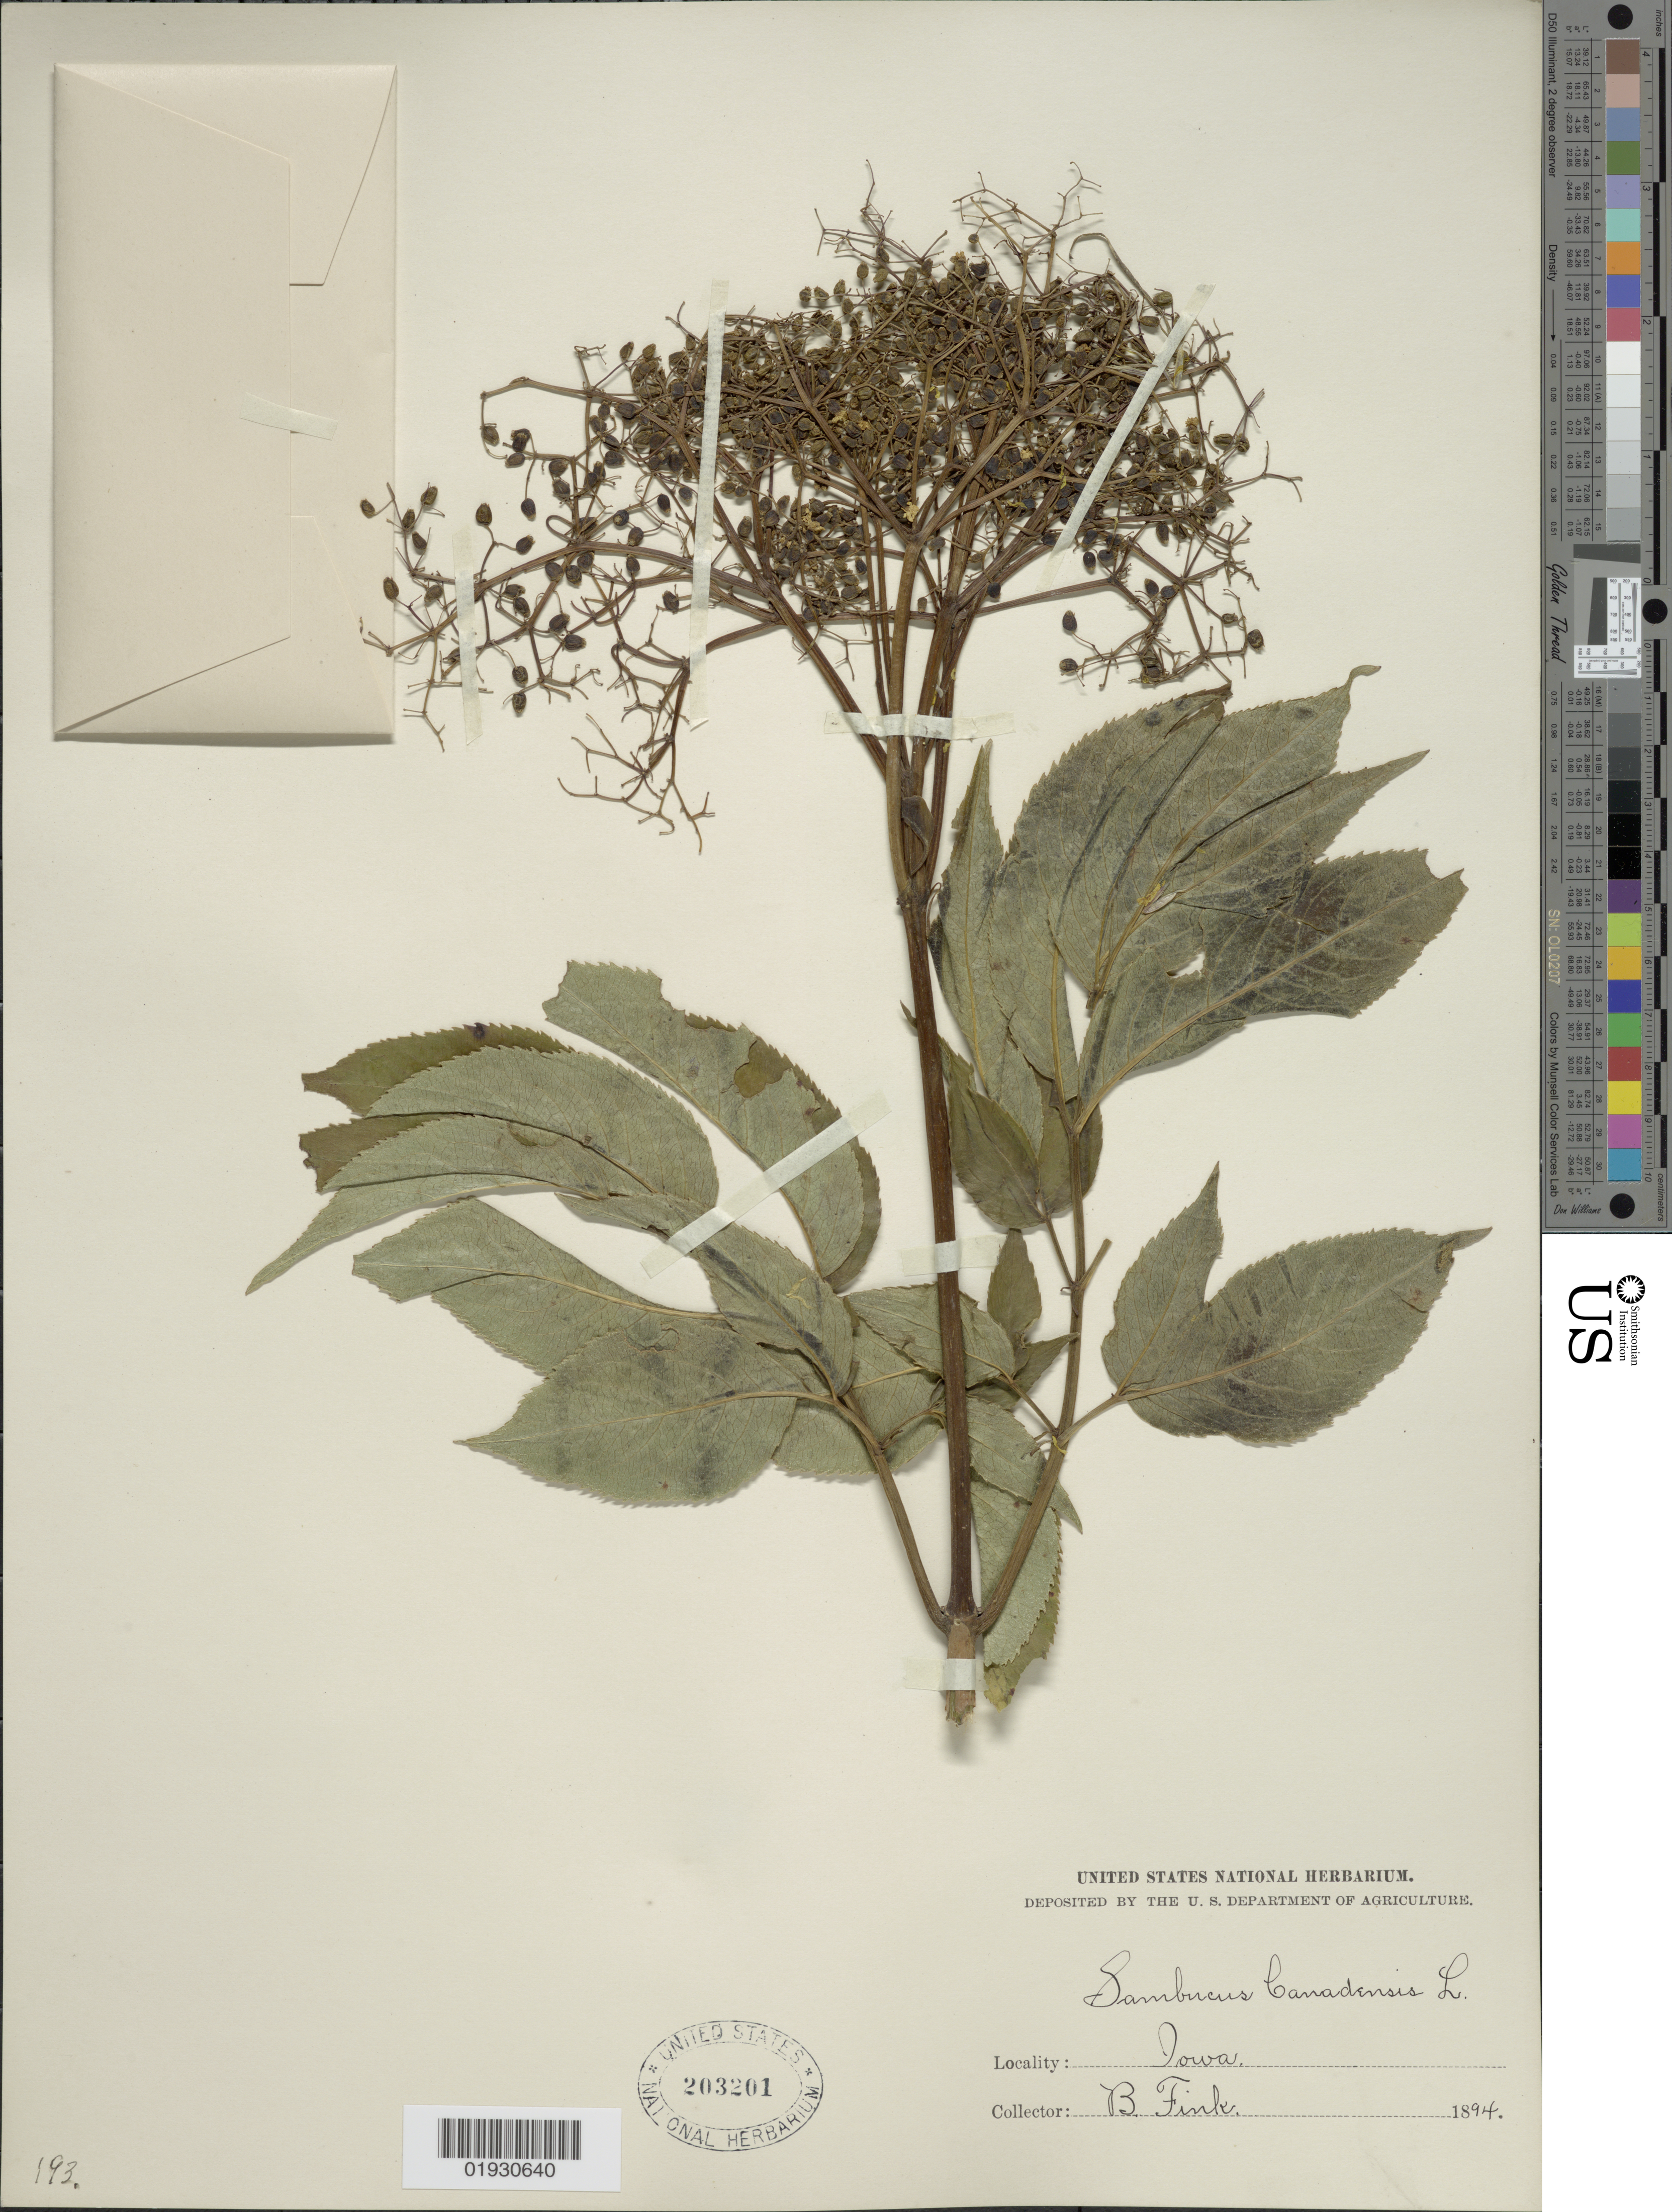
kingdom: Plantae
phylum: Tracheophyta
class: Magnoliopsida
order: Dipsacales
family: Viburnaceae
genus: Sambucus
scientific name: Sambucus canadensis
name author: L.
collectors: B. Fink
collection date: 1894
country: United States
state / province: Iowa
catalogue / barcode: US 203201